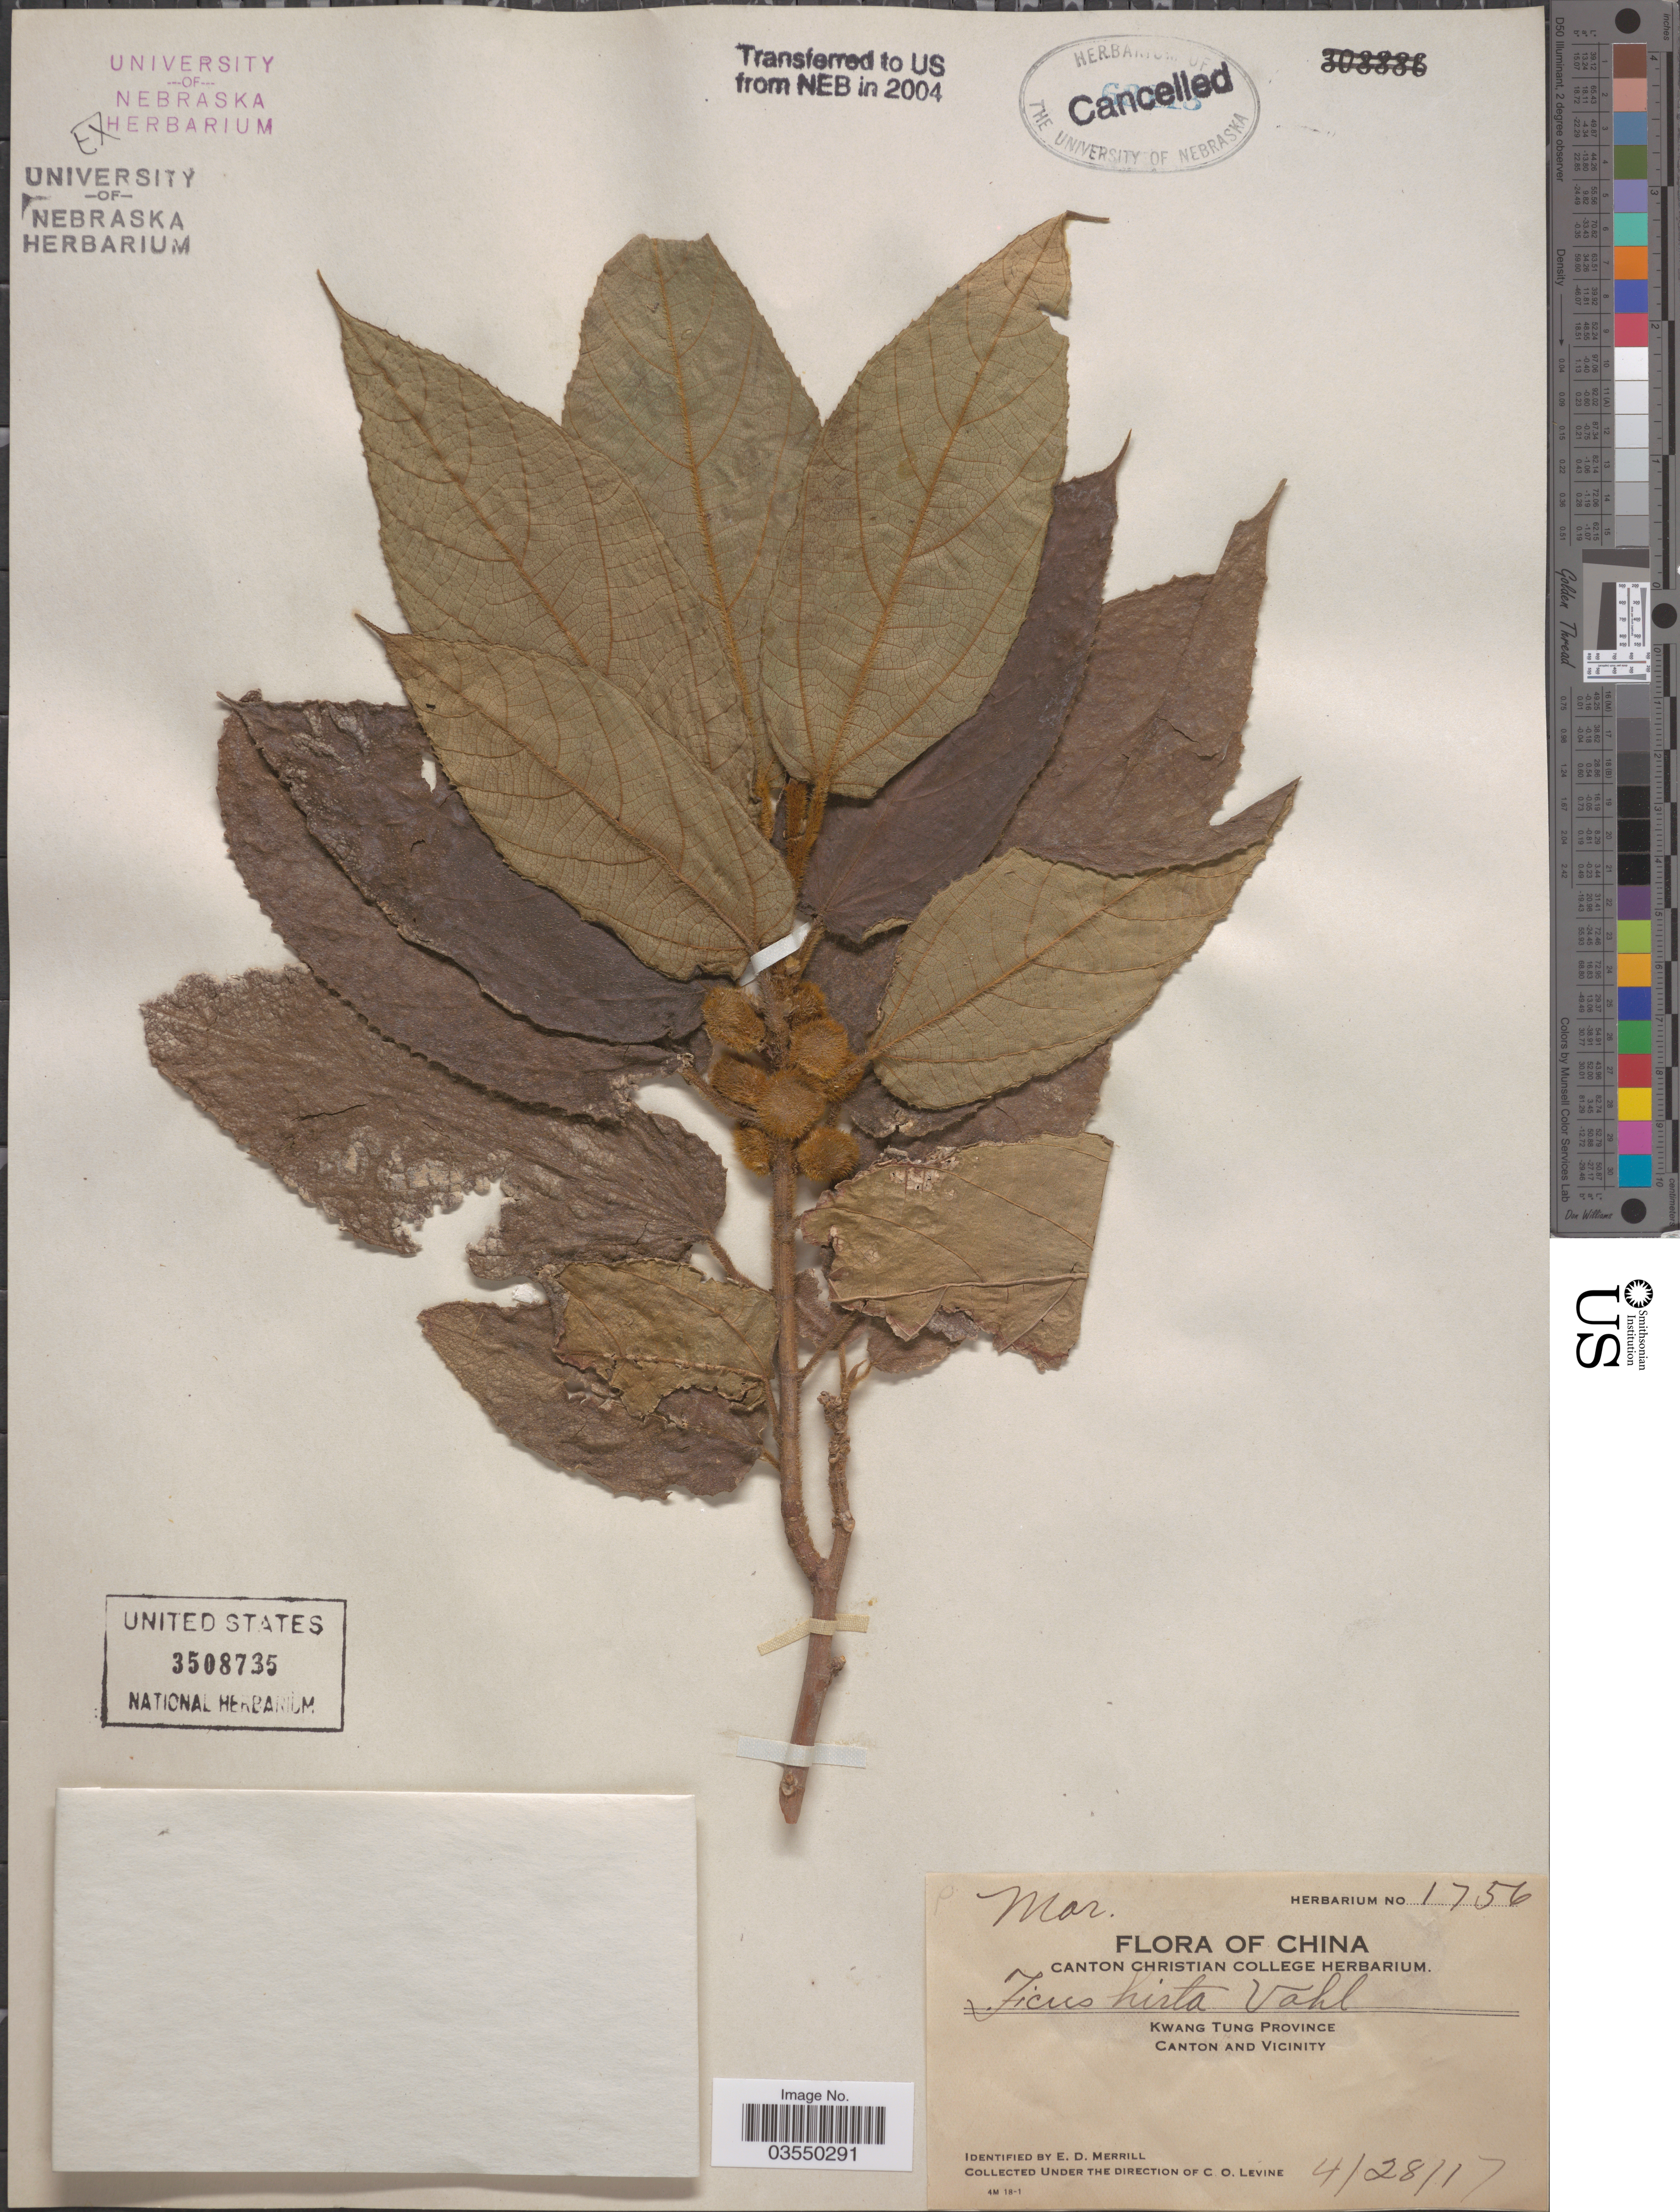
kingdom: Plantae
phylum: Tracheophyta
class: Magnoliopsida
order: Rosales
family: Moraceae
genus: Ficus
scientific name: Ficus hirta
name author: Vahl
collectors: C. O. Levine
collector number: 1756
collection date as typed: Transcribed d/m/y: 28/4/17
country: China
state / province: Guangdong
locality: Kwang Tung Province. Canton and Vicinity.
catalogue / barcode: US 3508735